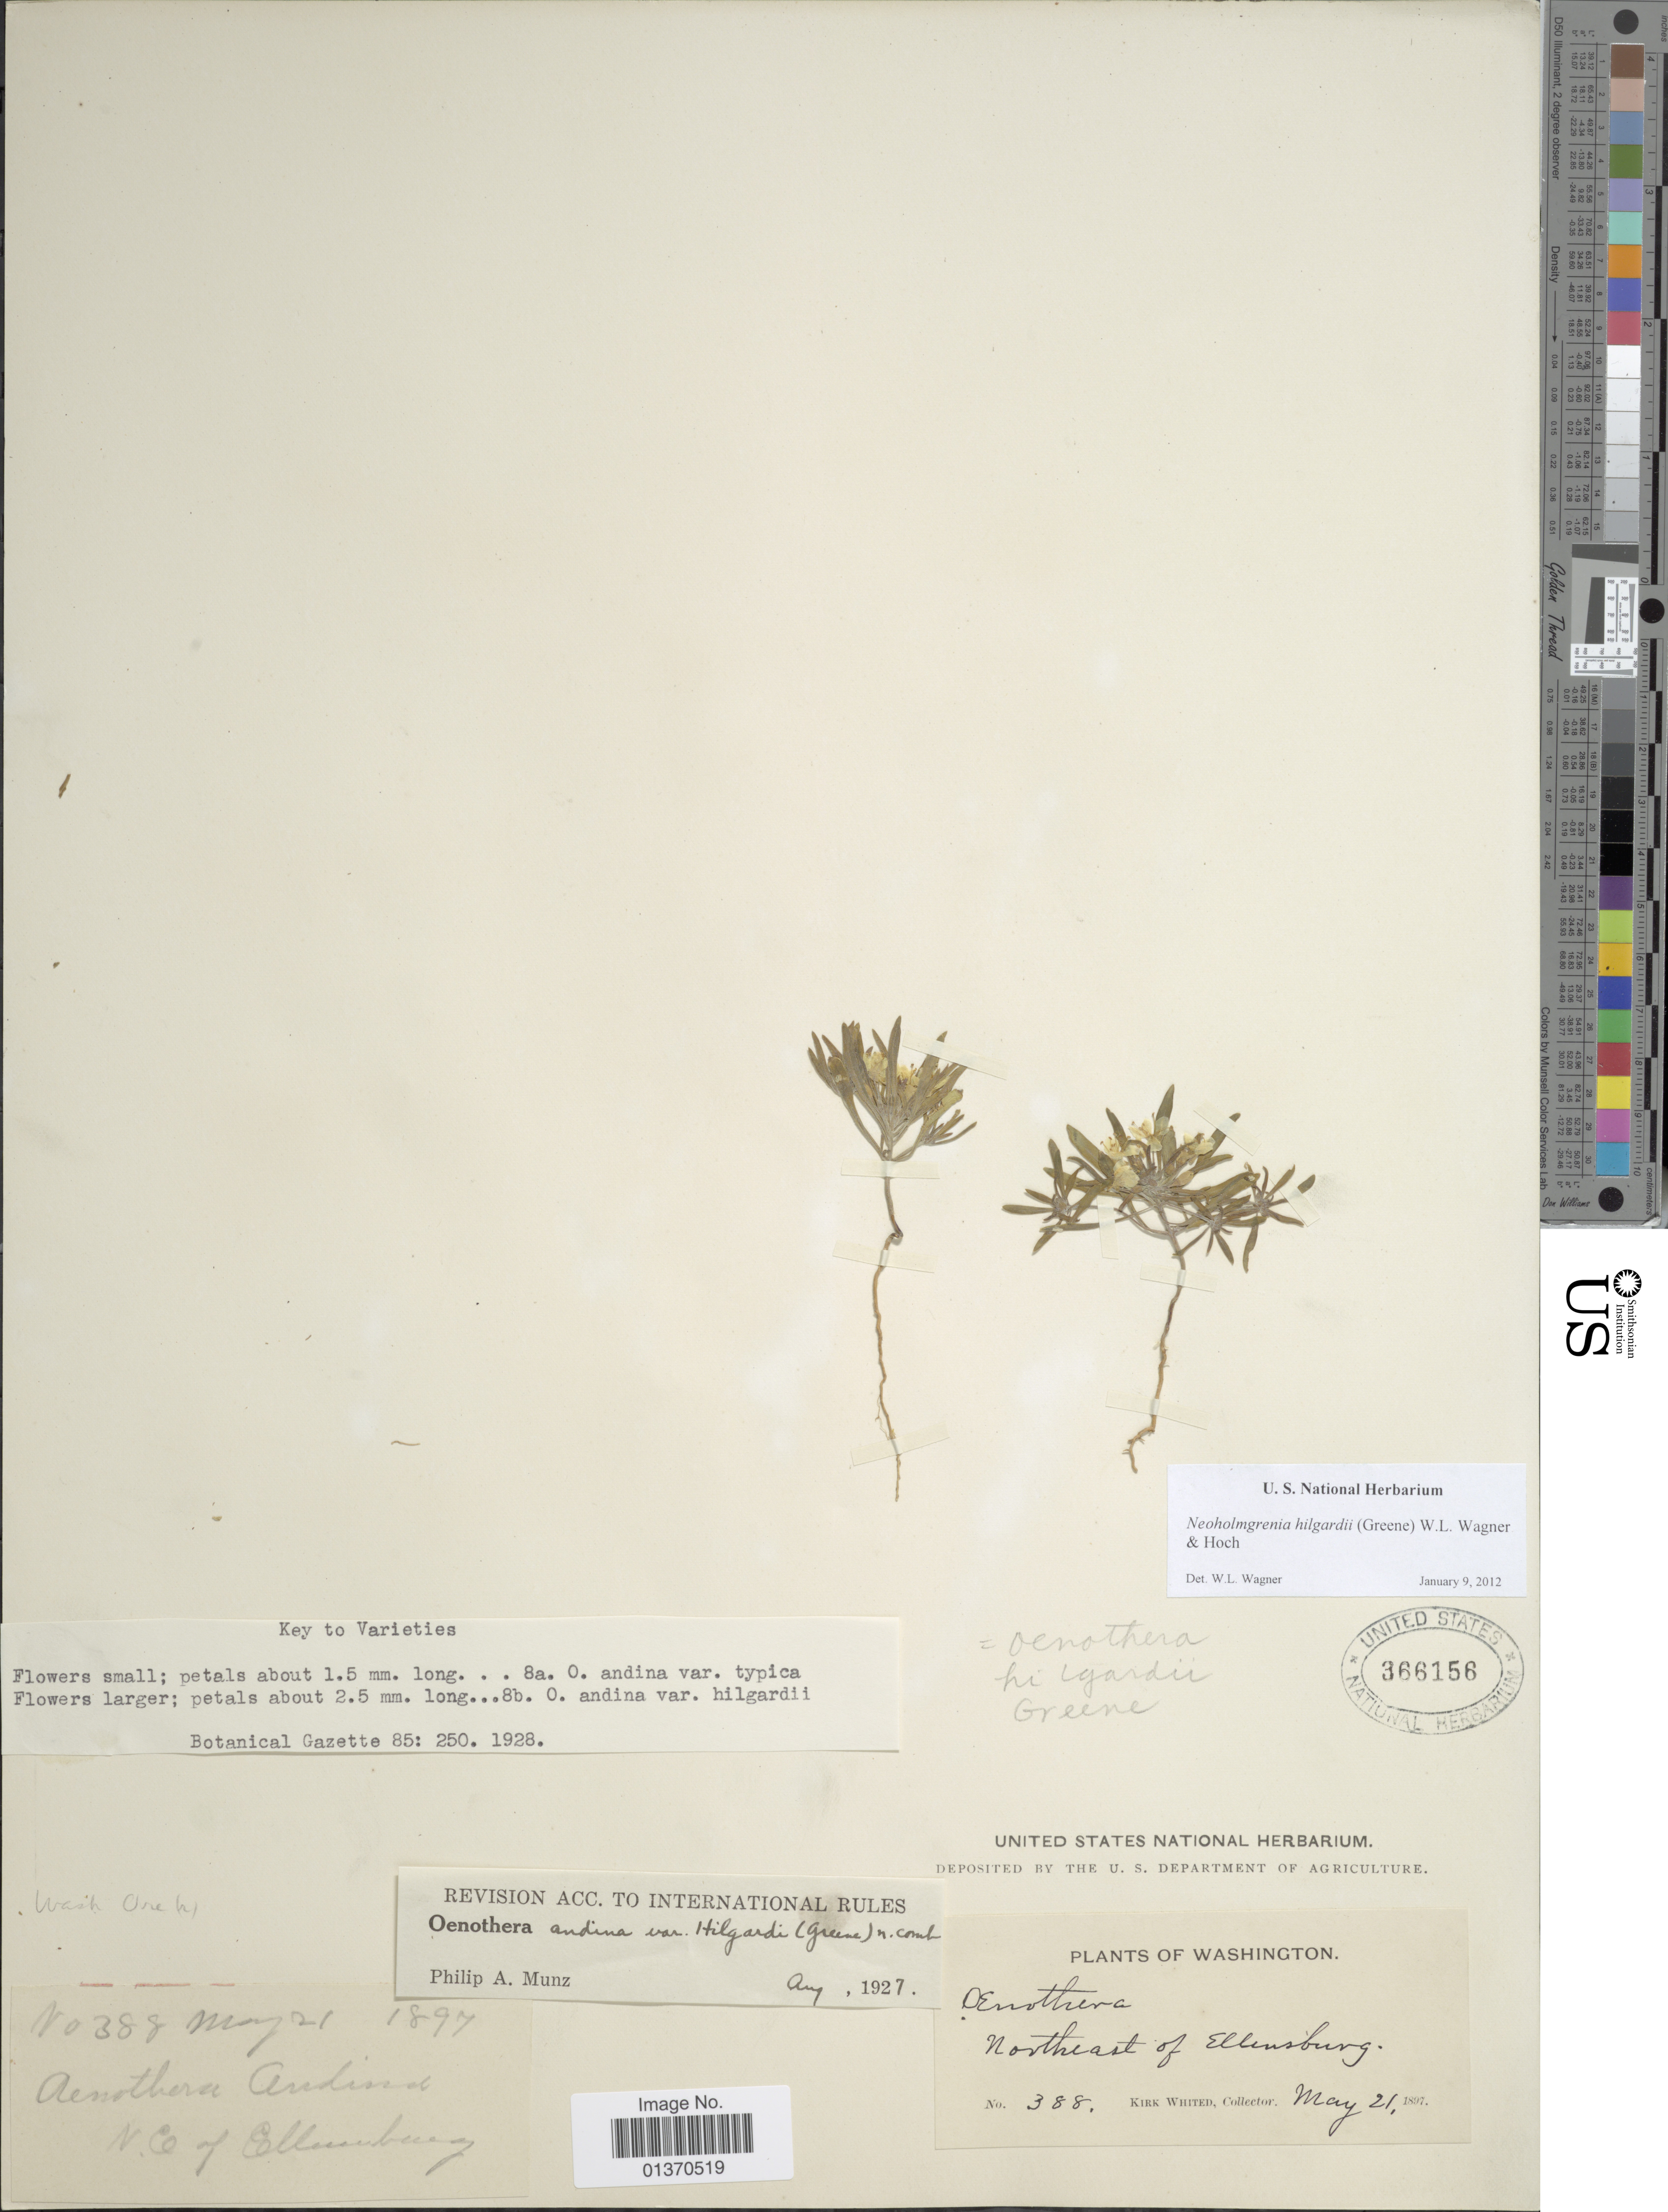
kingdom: Plantae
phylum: Tracheophyta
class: Magnoliopsida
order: Myrtales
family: Onagraceae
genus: Neoholmgrenia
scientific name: Neoholmgrenia hilgardii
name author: (Greene) W.L. Wagner & Hoch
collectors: K. Whited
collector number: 388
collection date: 1897-05-21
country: United States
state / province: Washington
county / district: Kittitas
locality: Northeast of Ellensburg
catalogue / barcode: US 366156